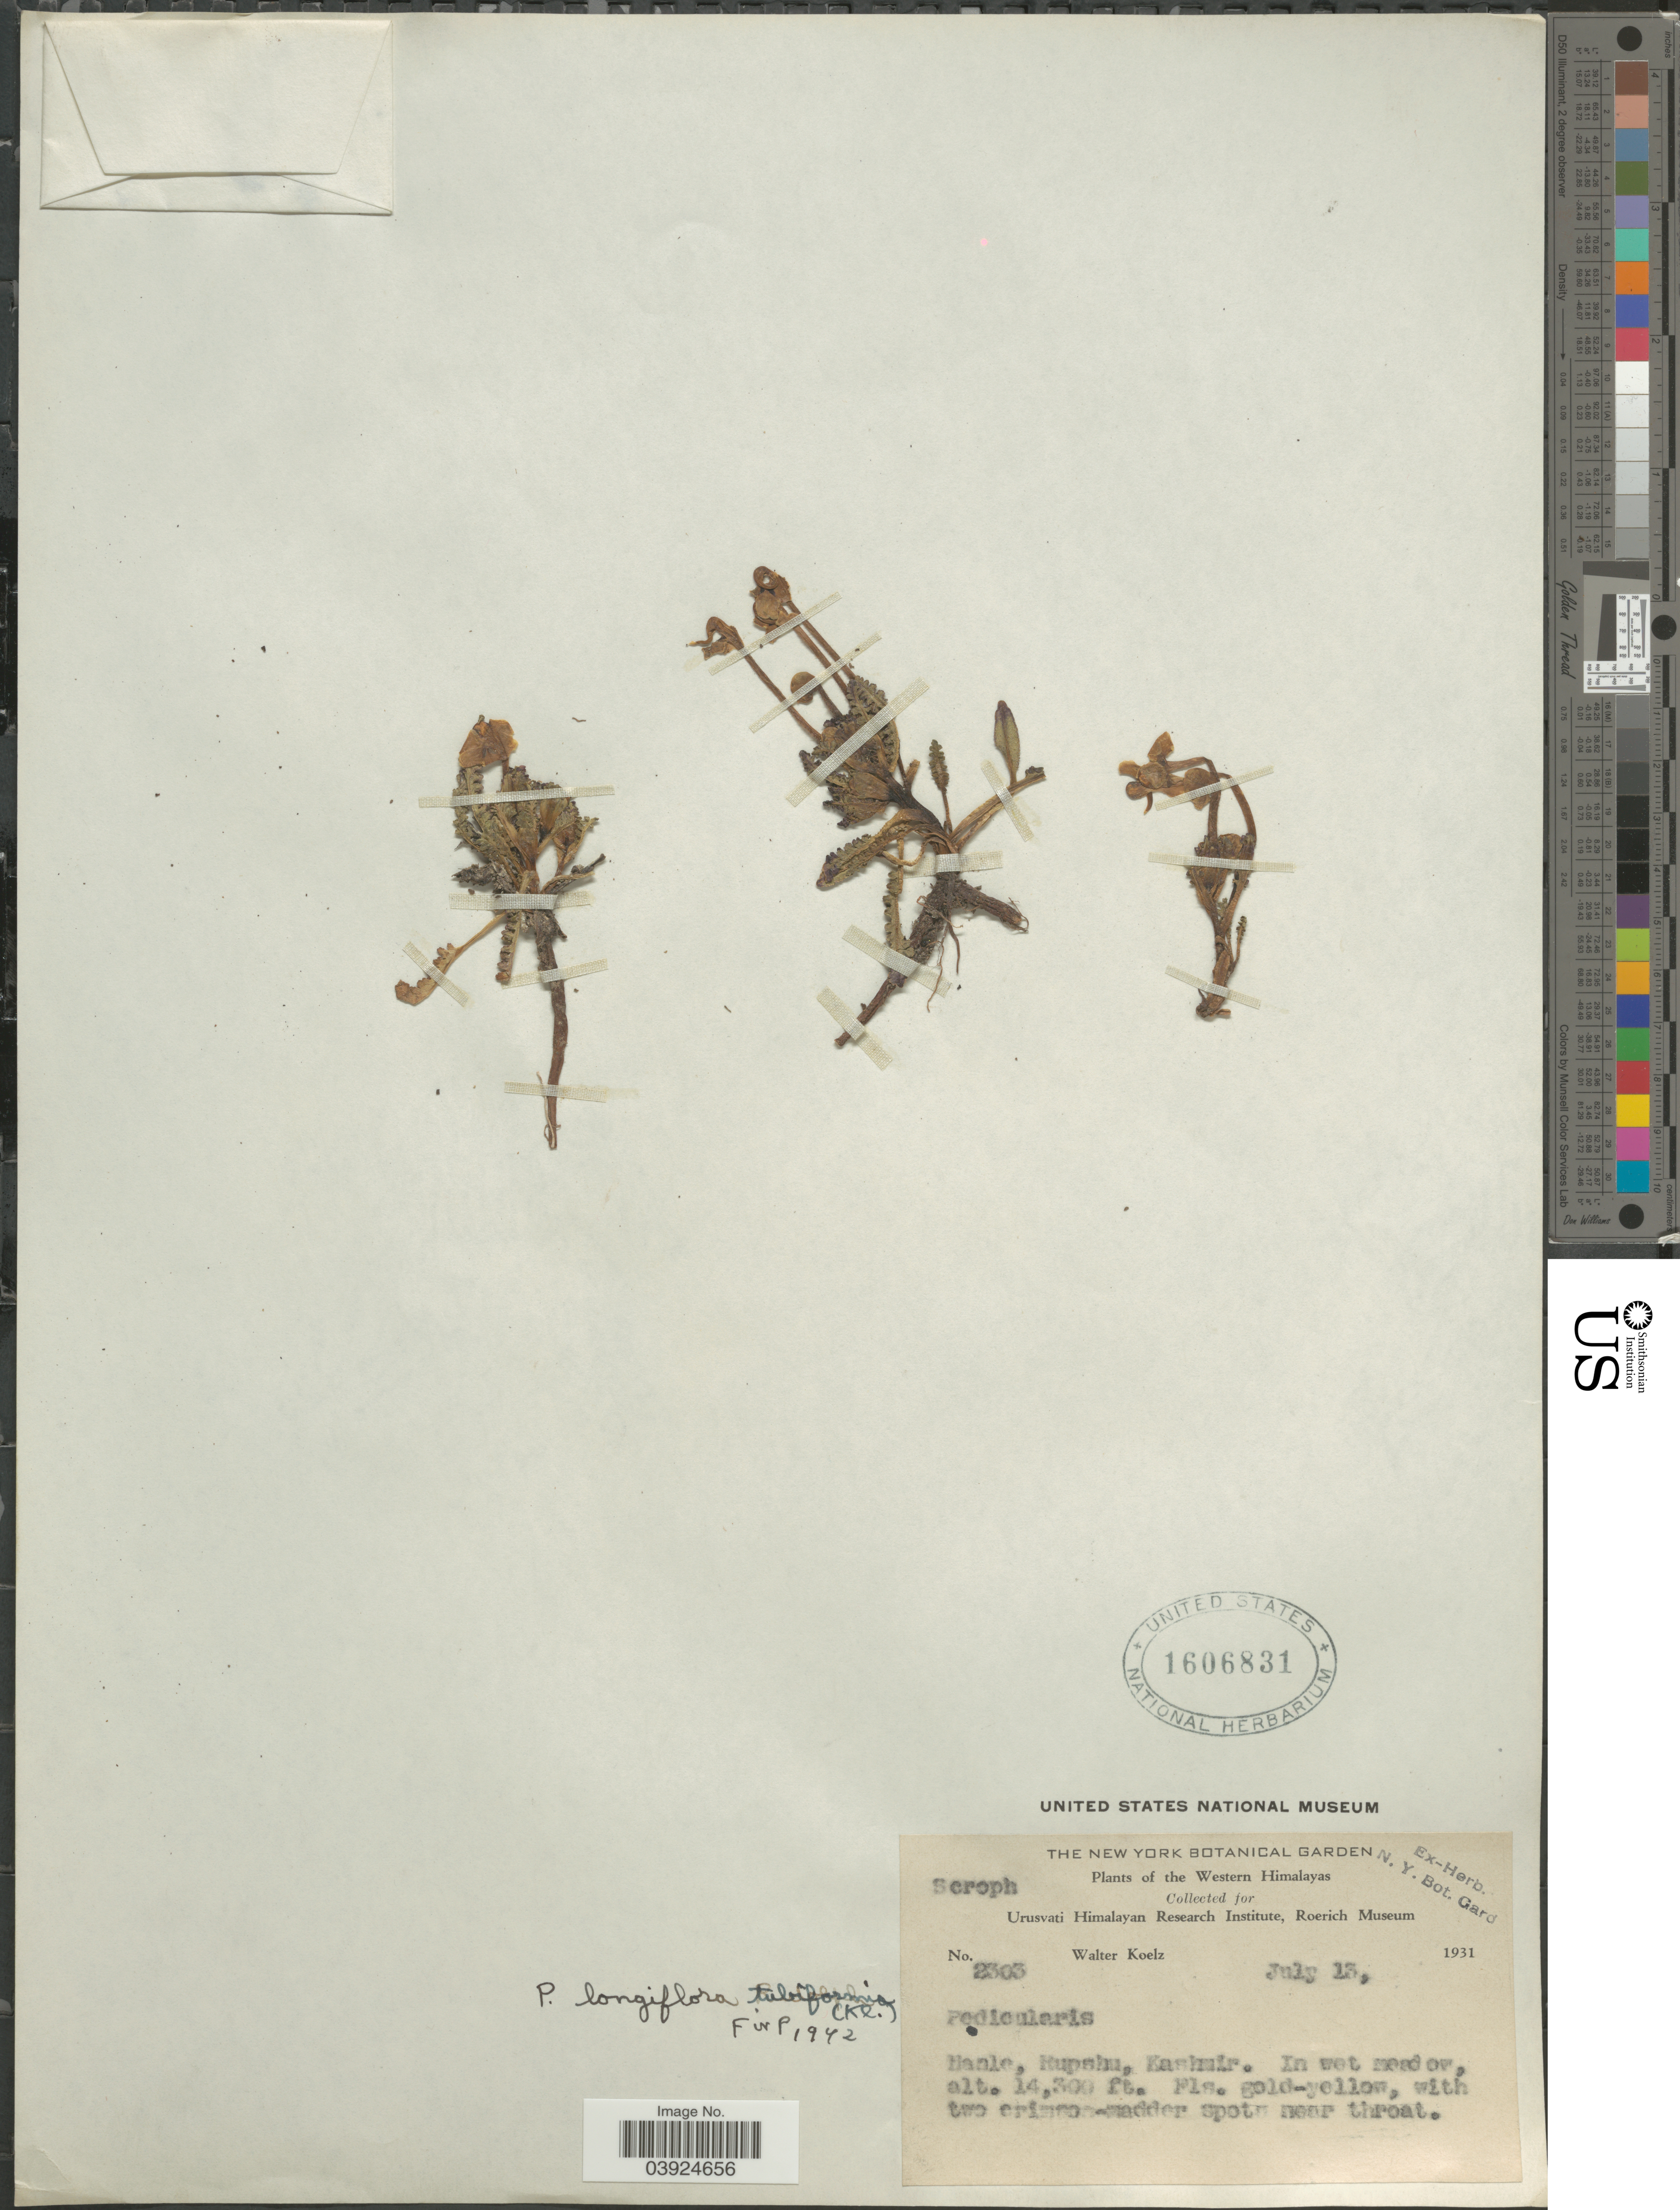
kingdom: Plantae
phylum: Tracheophyta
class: Magnoliopsida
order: Lamiales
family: Orobanchaceae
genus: Pedicularis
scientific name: Pedicularis longiflora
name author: Rudolph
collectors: W. N. Koelz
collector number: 2303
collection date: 1931-07-13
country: India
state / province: Jammu and Kashmir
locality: The Western Himalayas. Hanle, Rupshu, Kashmir.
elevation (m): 4359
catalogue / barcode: US 1606831